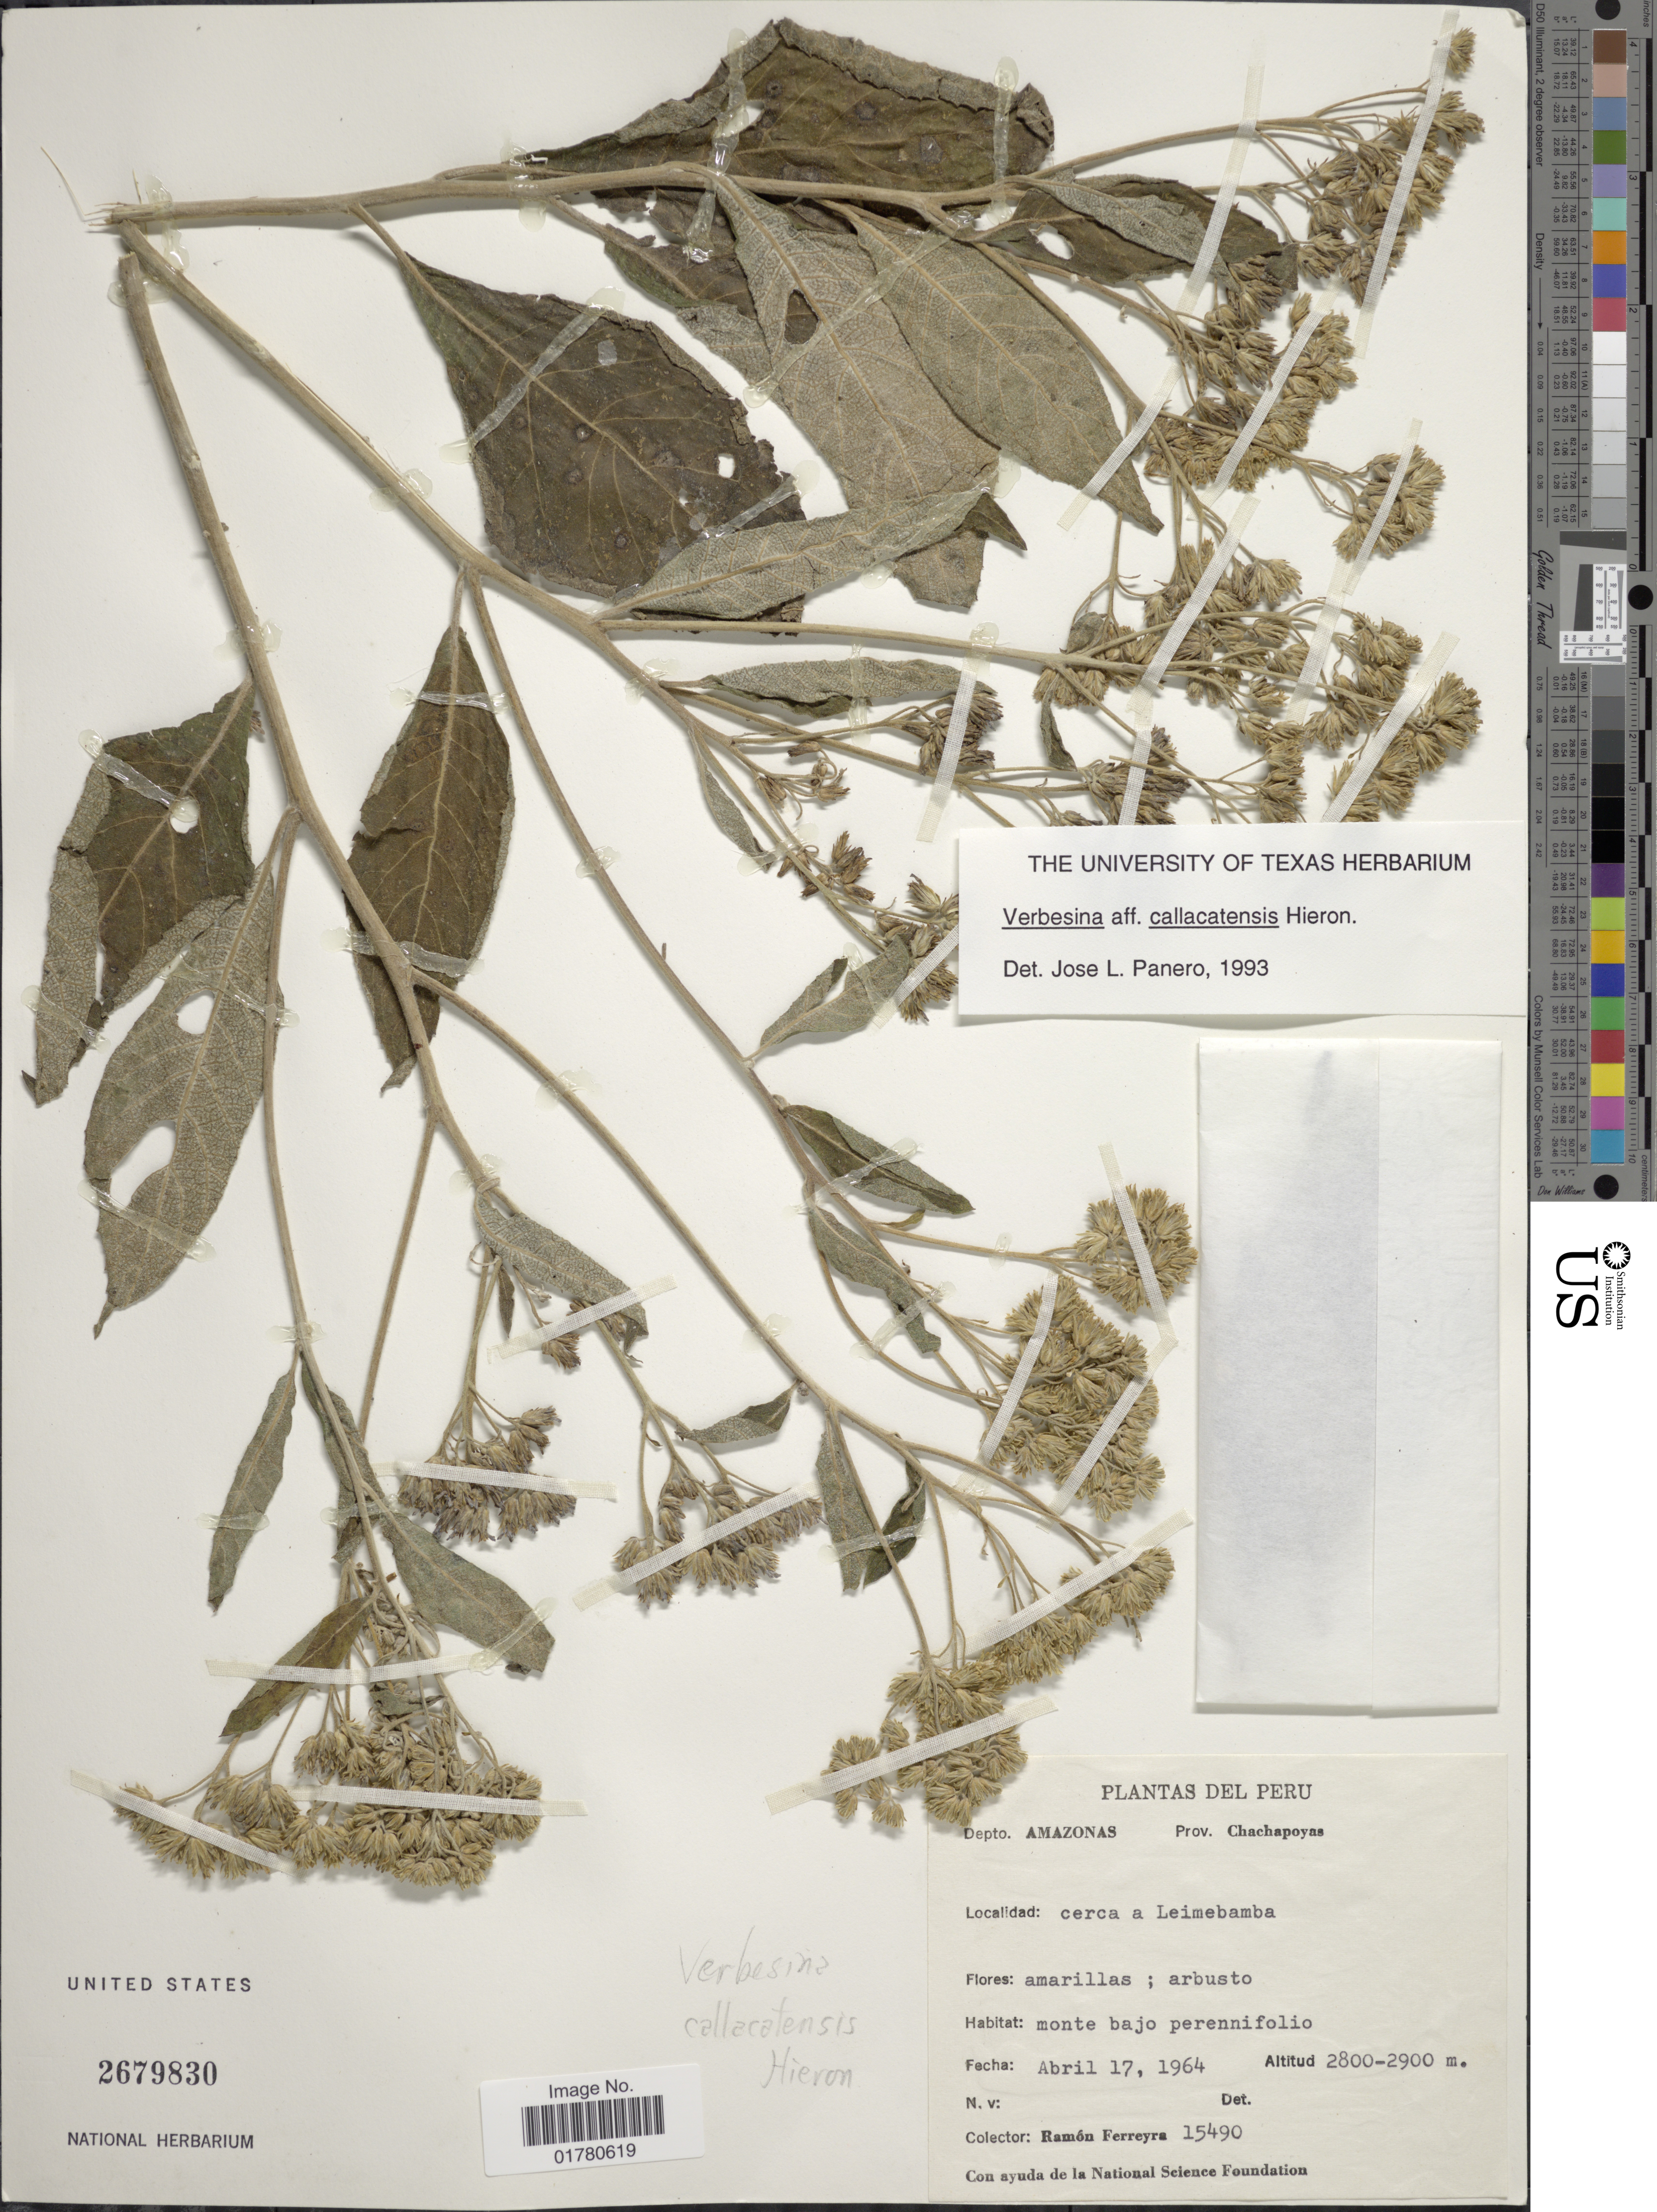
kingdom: Plantae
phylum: Tracheophyta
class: Magnoliopsida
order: Asterales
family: Asteraceae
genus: Verbesina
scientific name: Verbesina callacatensis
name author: Hieron.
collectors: R. A. Ferreyra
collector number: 15490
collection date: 1964-04-17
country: Peru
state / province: Amazonas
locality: Dpto Amazonas, Prov. Chachapoyas, cerca a Leimebamba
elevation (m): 2800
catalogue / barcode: US 2679830